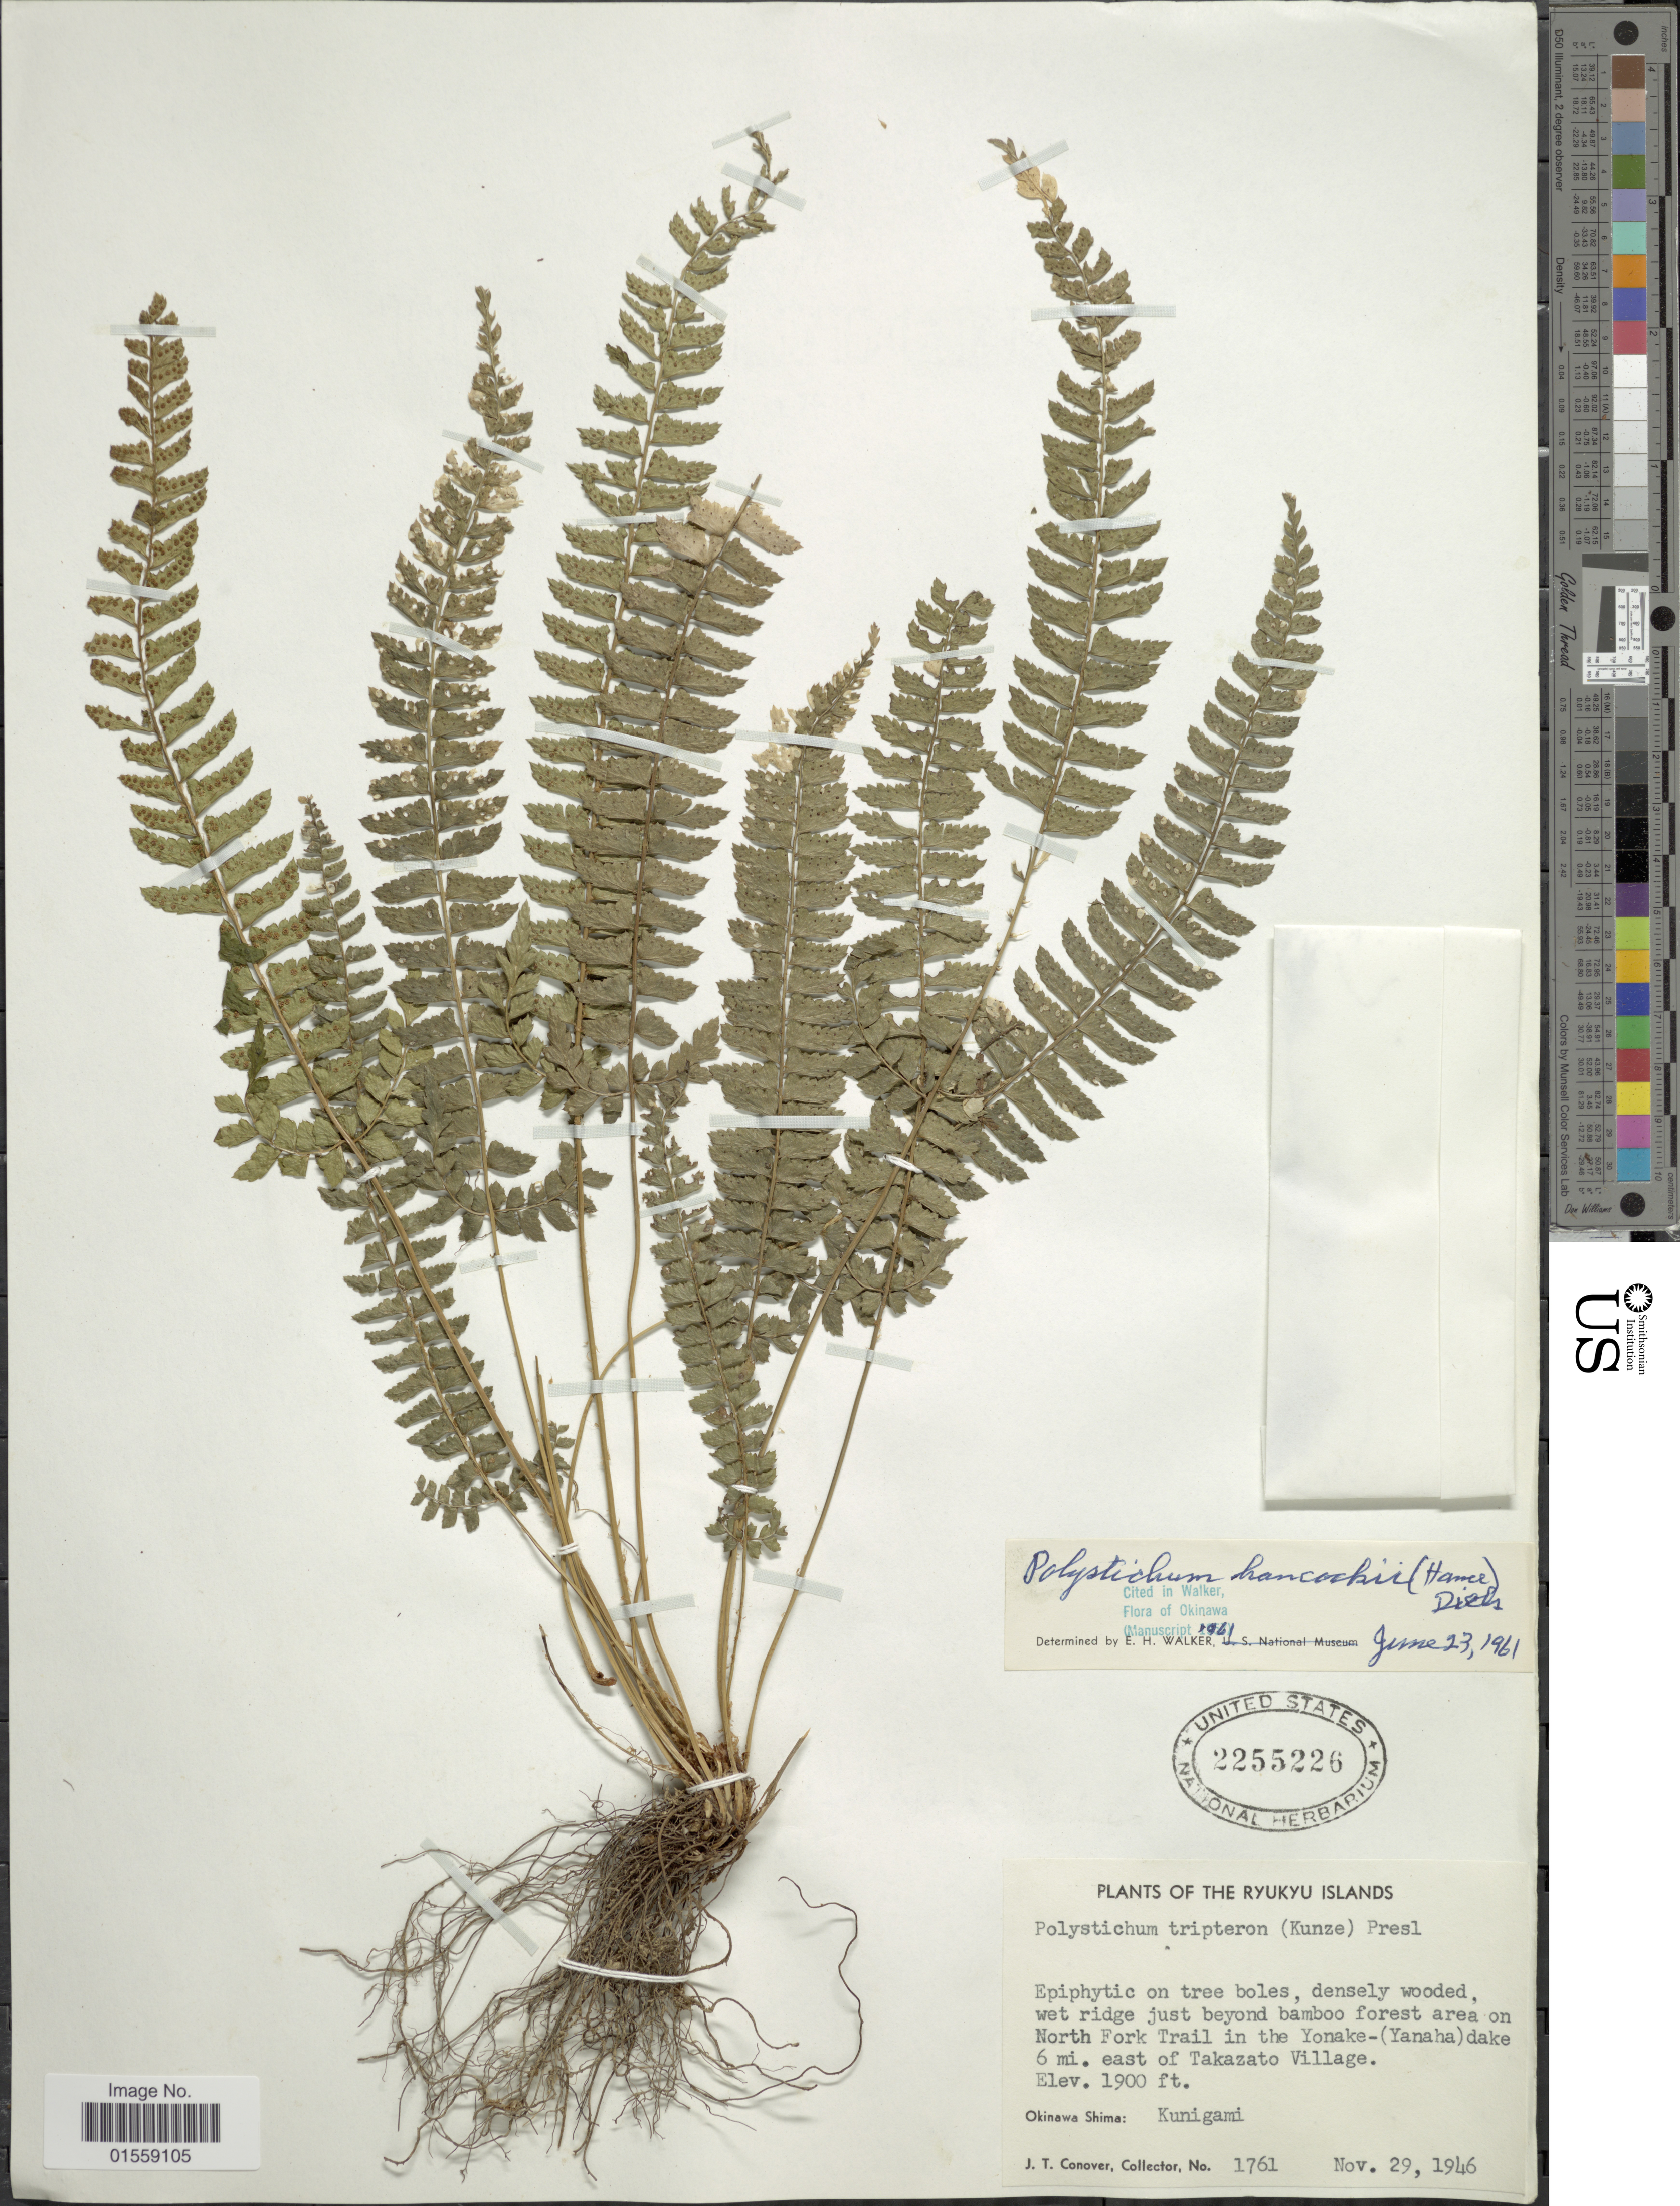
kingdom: Plantae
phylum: Tracheophyta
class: Polypodiopsida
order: Polypodiales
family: Dryopteridaceae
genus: Polystichum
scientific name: Polystichum hancockii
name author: (Hance) Diels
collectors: J. T. Conover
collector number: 1761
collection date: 1946-11-29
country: Japan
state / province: Okinawa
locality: Ryukyu Islands, wet ridge just beyond bamboo forest area on North Folk Trail in the Yonake-(Yanaha) dake 6 mi. east of Takazato Village, Okinawa Shima: Kunigami.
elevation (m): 579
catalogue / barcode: US 2255226